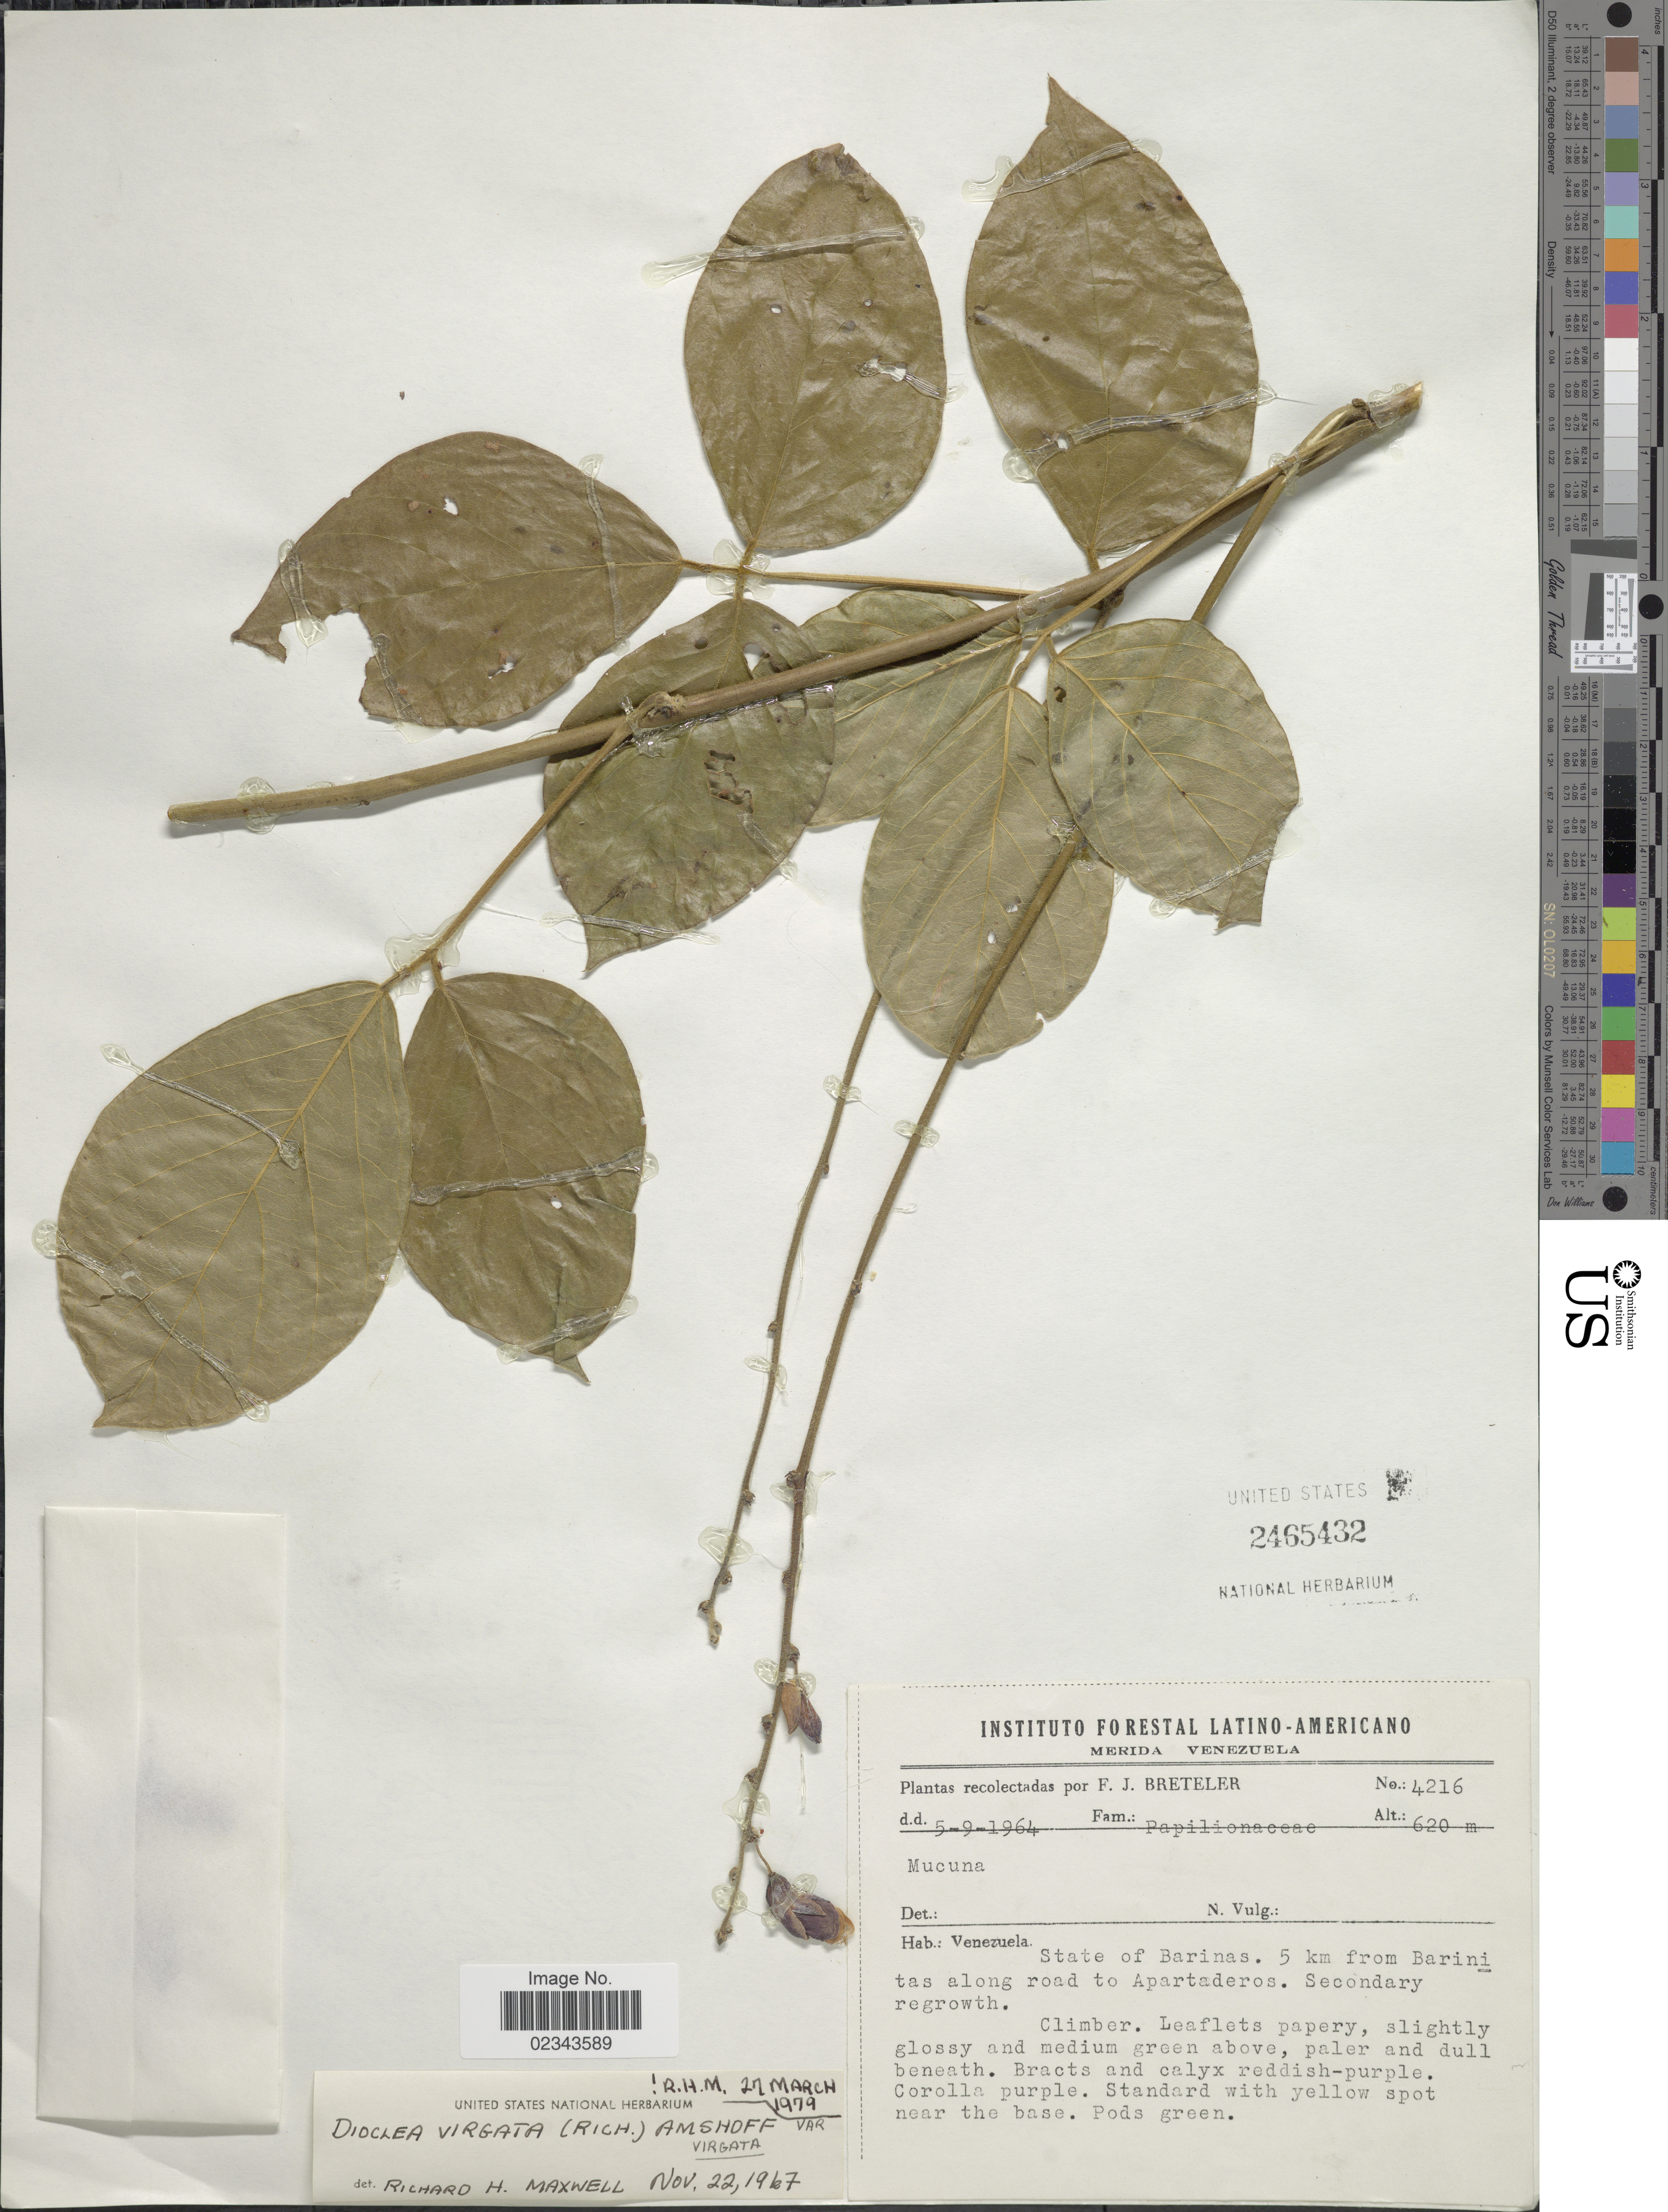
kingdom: Plantae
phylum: Tracheophyta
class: Magnoliopsida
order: Fabales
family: Fabaceae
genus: Dioclea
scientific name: Dioclea virgata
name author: (Rich.) Amshoff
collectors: F. J. Breteler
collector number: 4216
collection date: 1964-09-05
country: Venezuela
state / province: Barinas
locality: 5 km from Barinitas along road to Apartaderos, secondary regrowth.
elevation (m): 620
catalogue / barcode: US 2465432